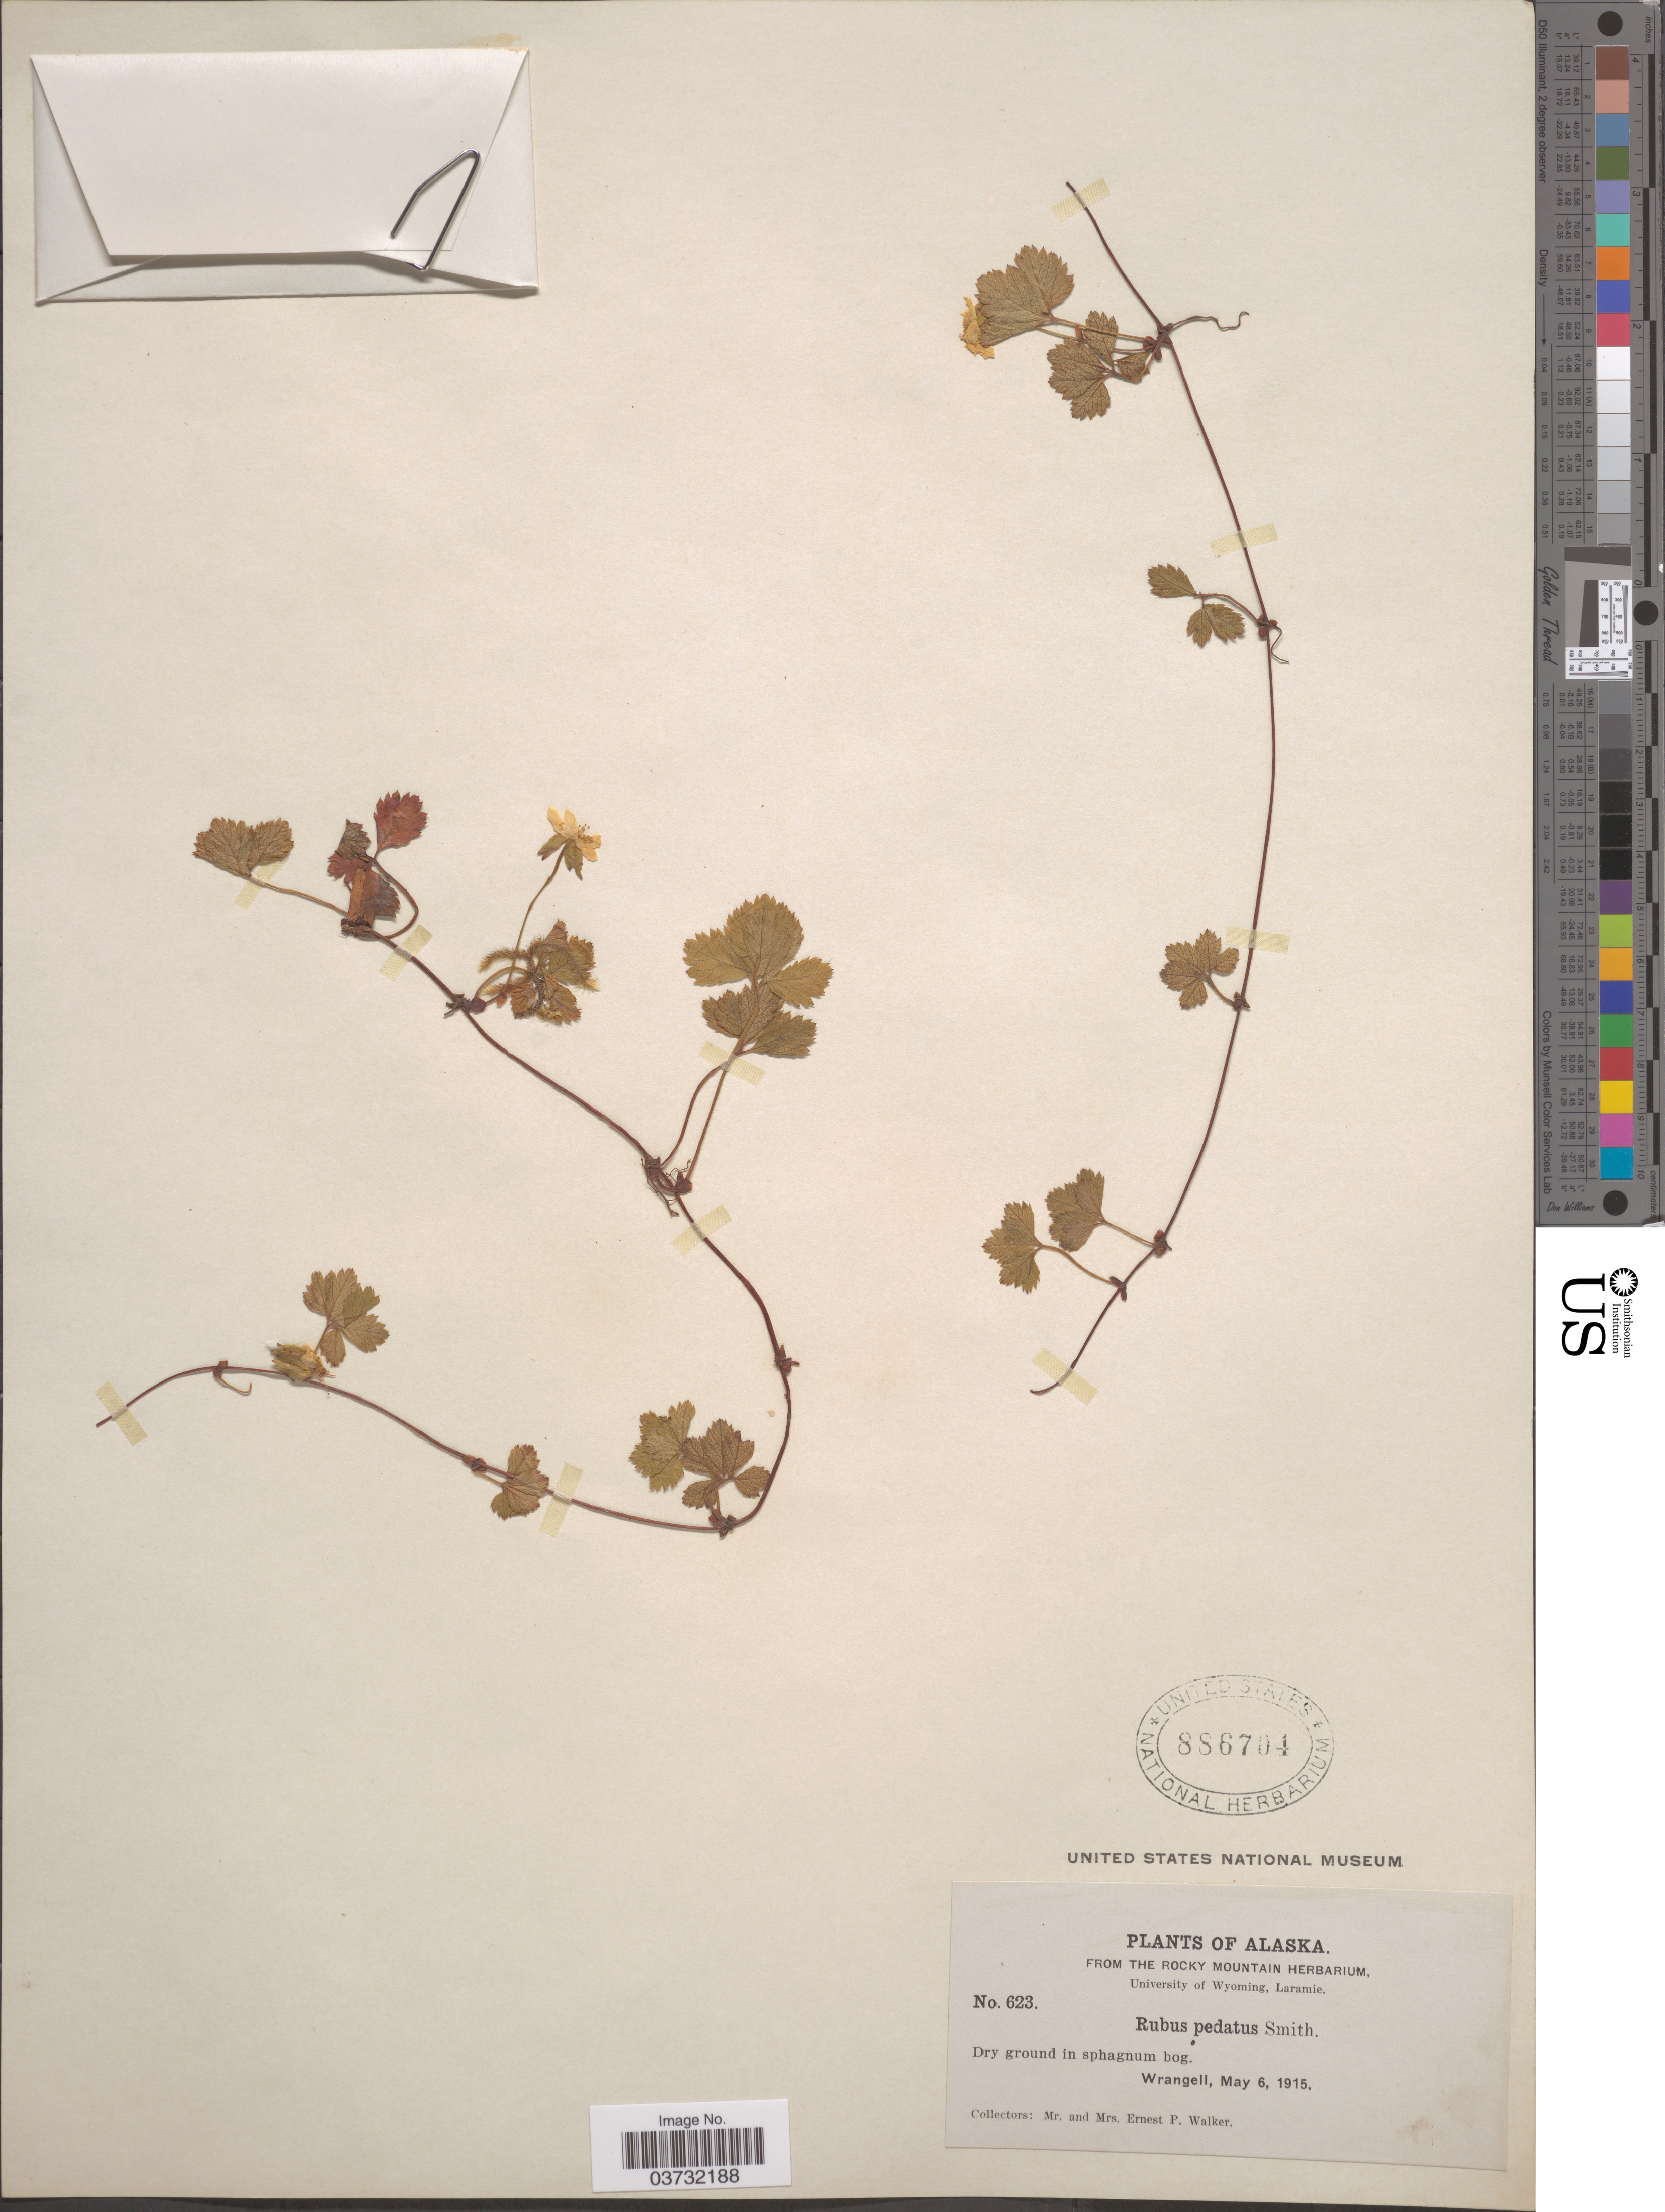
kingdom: Plantae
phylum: Tracheophyta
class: Magnoliopsida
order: Rosales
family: Rosaceae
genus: Rubus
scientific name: Rubus pedatus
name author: Sm.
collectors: E. P. Walker & E. Walker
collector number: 623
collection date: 1915-05-06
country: United States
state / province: Alaska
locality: Wrangell.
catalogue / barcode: US 886704